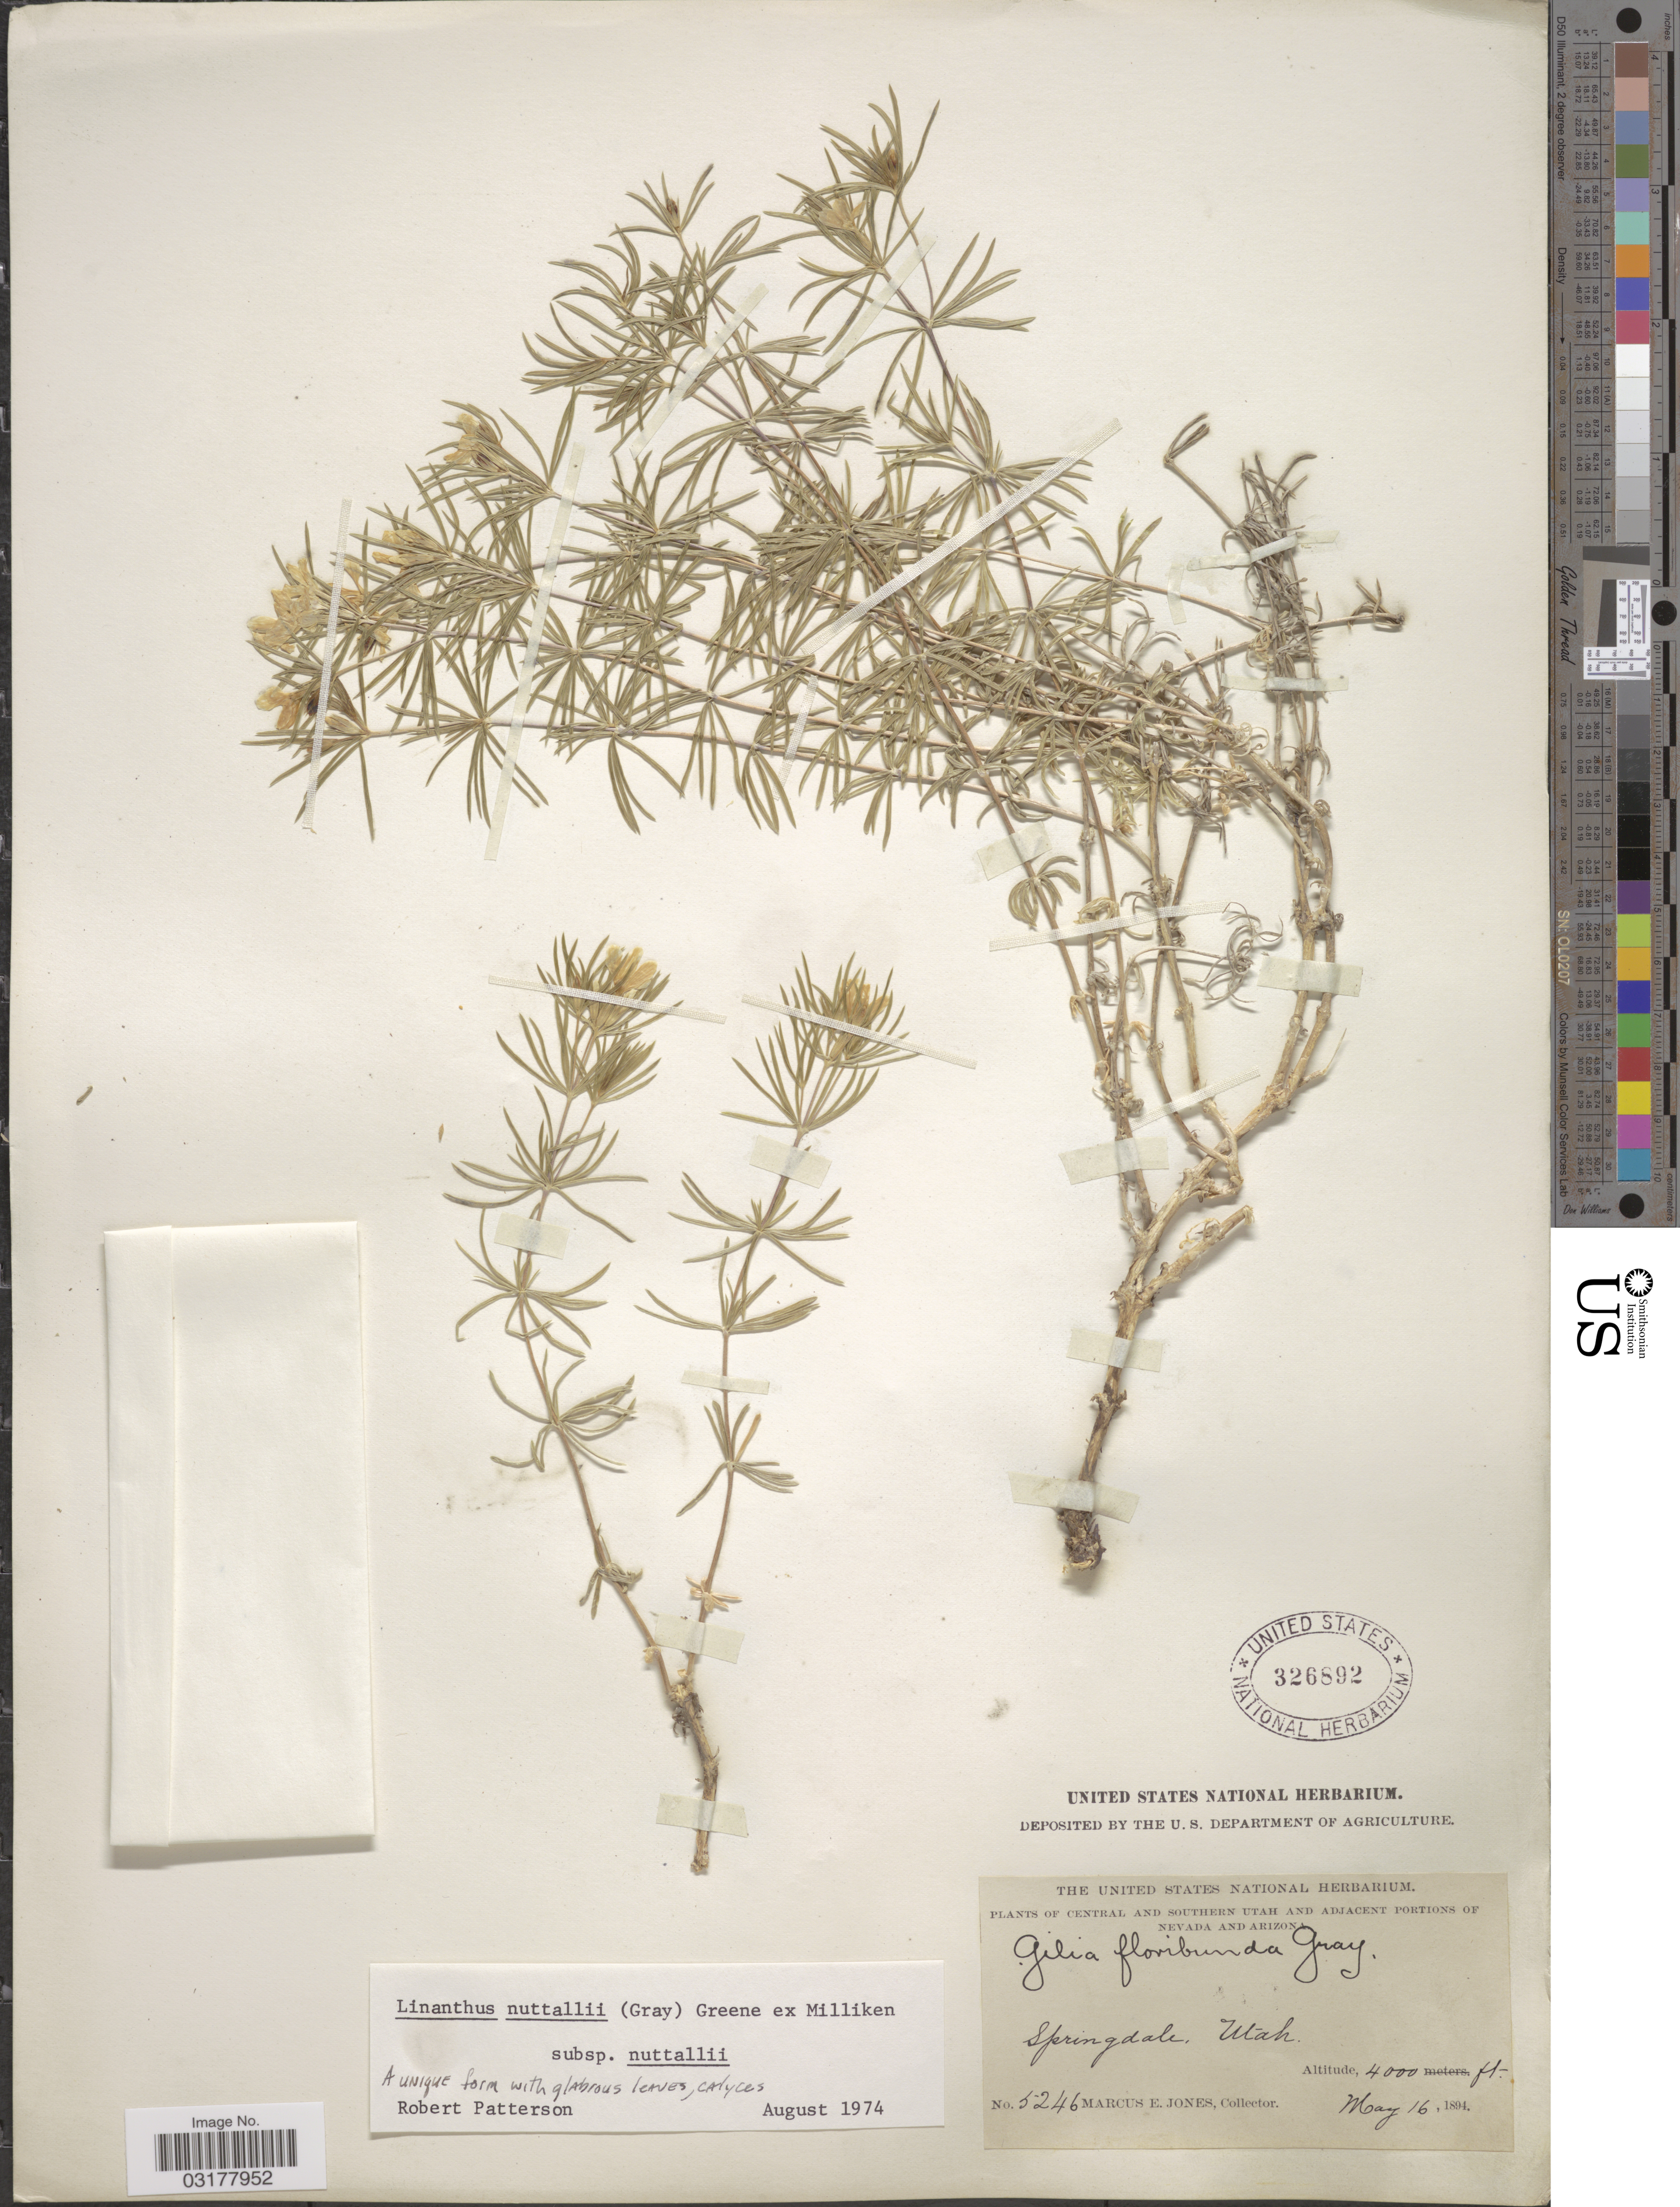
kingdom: Plantae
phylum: Tracheophyta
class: Magnoliopsida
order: Ericales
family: Polemoniaceae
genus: Leptosiphon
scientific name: Leptosiphon nuttallii subsp. nuttallii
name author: (A. Gray) J.M. Porter & L.A. Johnson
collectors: M. E. Jones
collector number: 5246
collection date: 1894-05-16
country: United States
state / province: Utah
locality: Central and Southern Utah, Springdale.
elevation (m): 1219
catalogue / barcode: US 326892